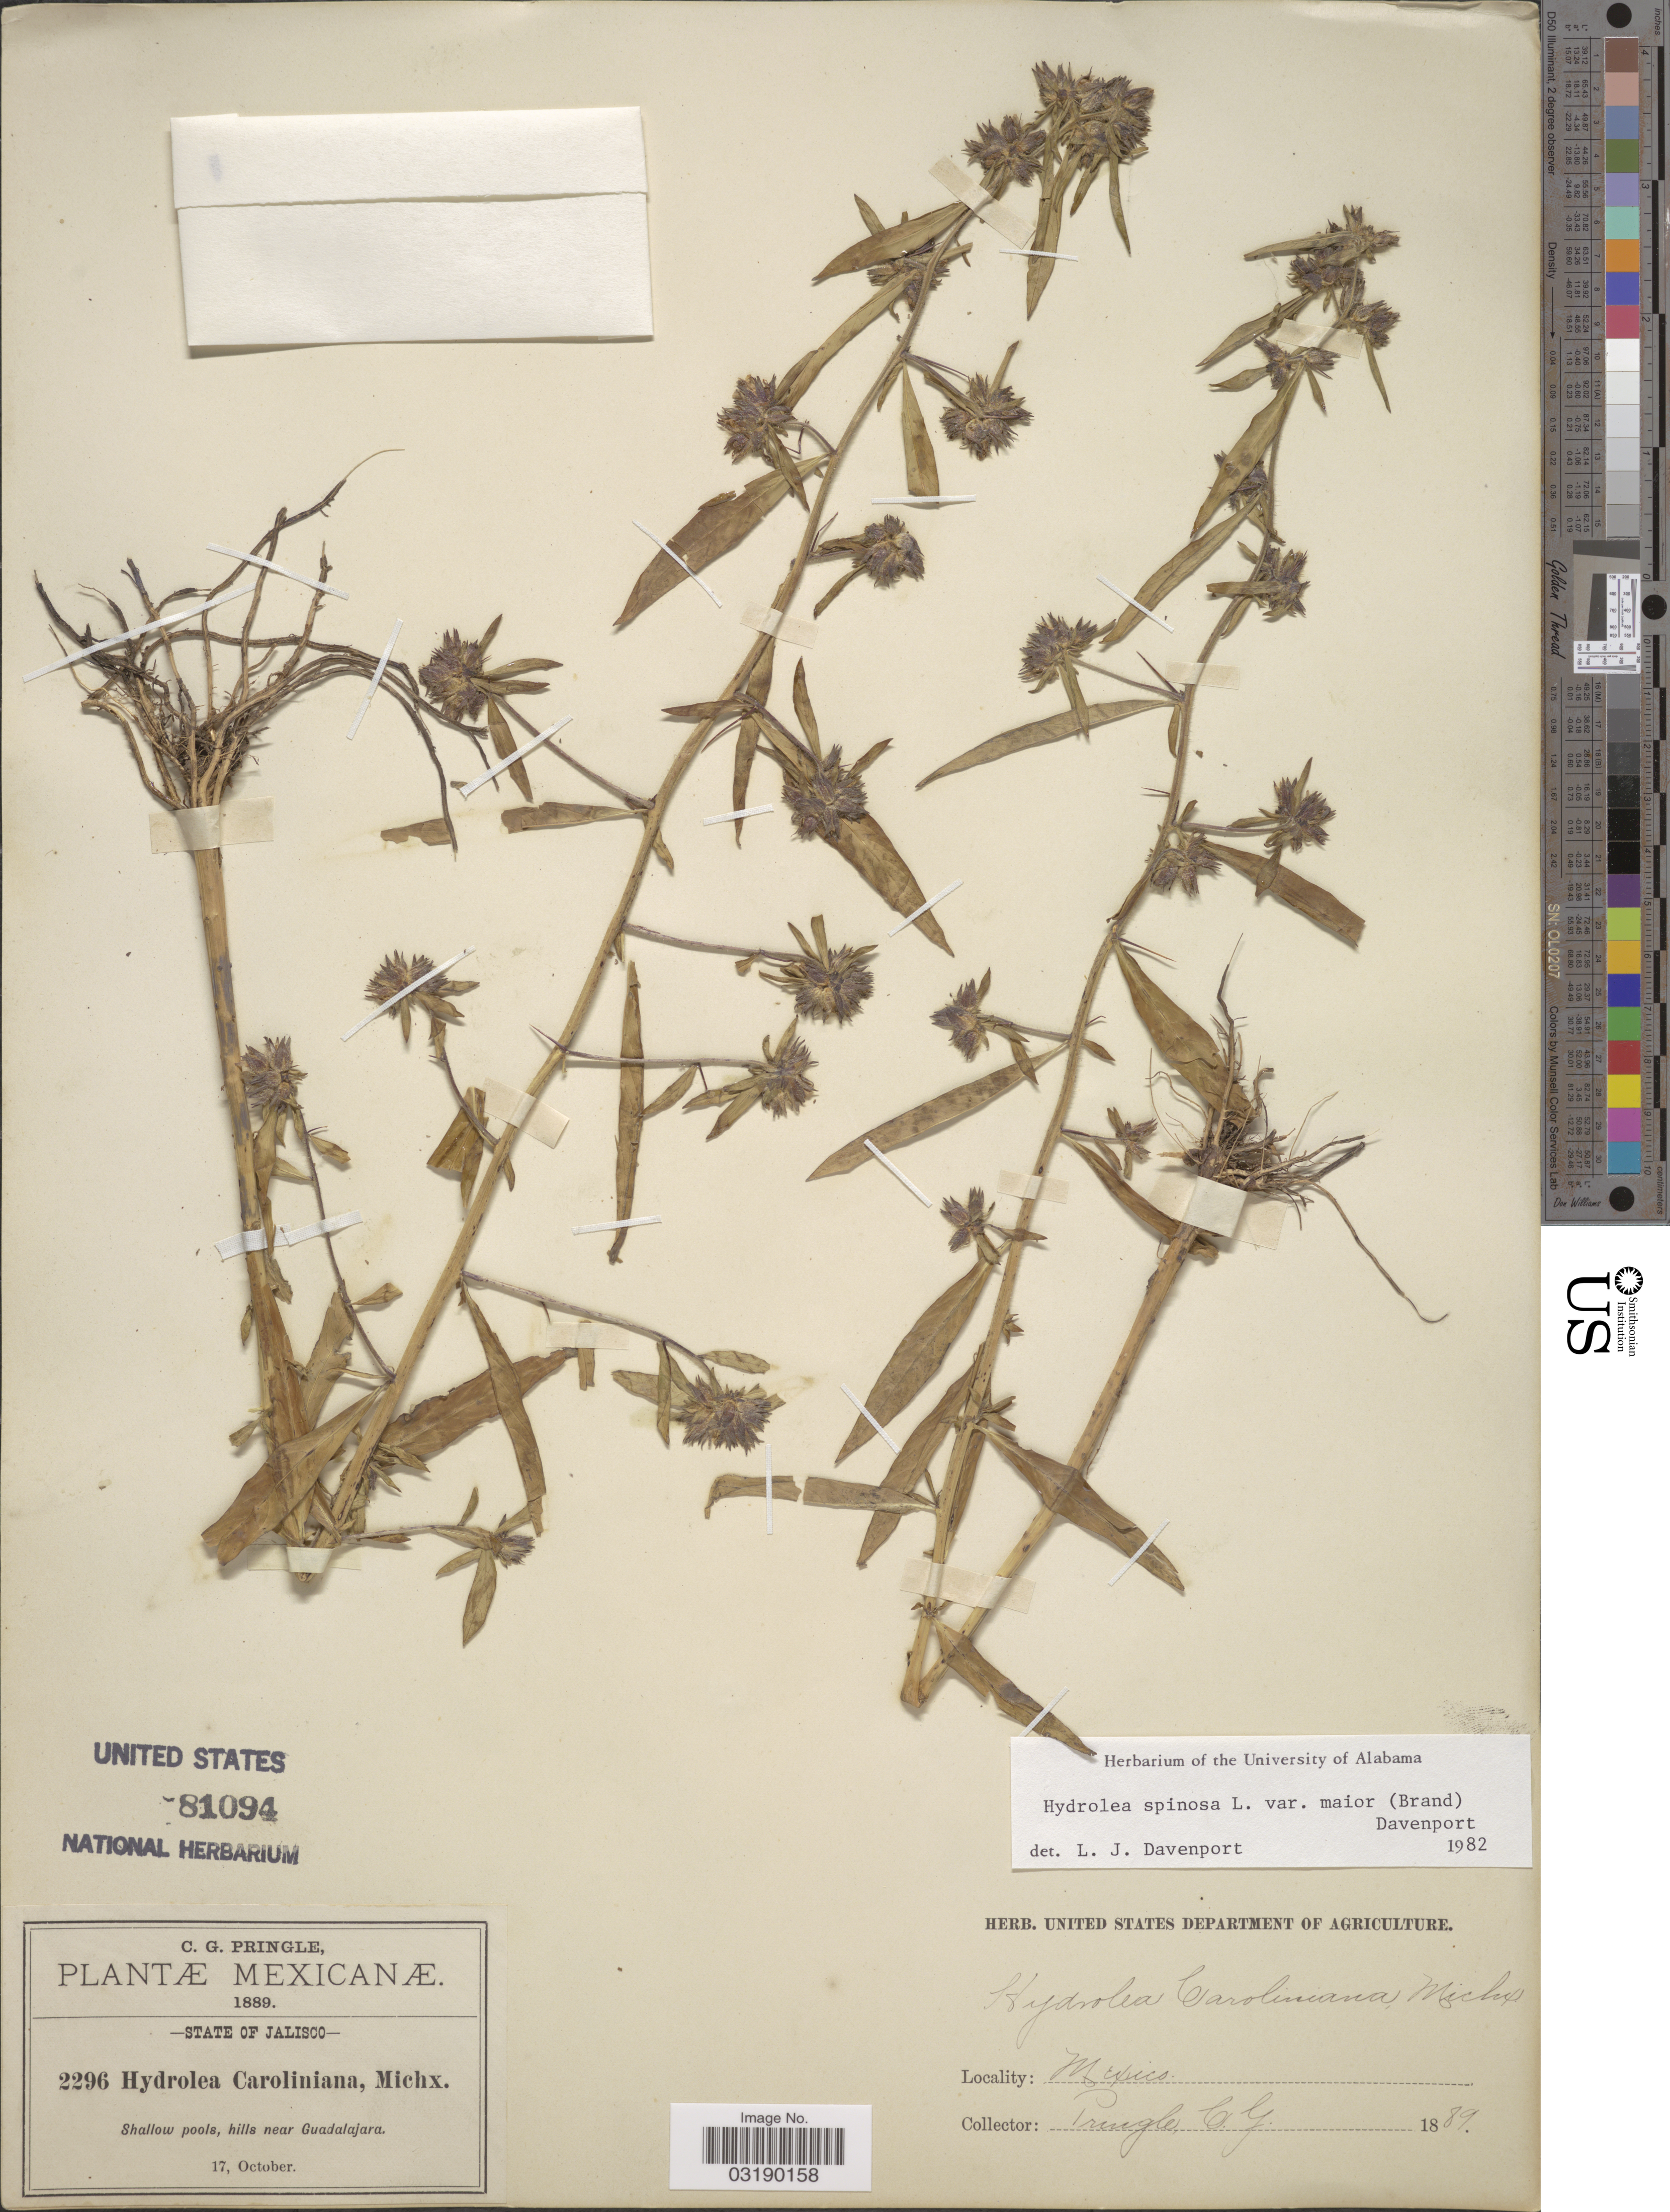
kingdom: Plantae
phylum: Tracheophyta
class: Magnoliopsida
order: Solanales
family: Hydroleaceae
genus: Hydrolea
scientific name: Hydrolea spinosa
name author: L.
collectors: C. G. Pringle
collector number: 2296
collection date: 1889-10-17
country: Mexico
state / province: Jalisco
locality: Shallow pools, hills near Guadalajara.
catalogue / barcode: US 81094